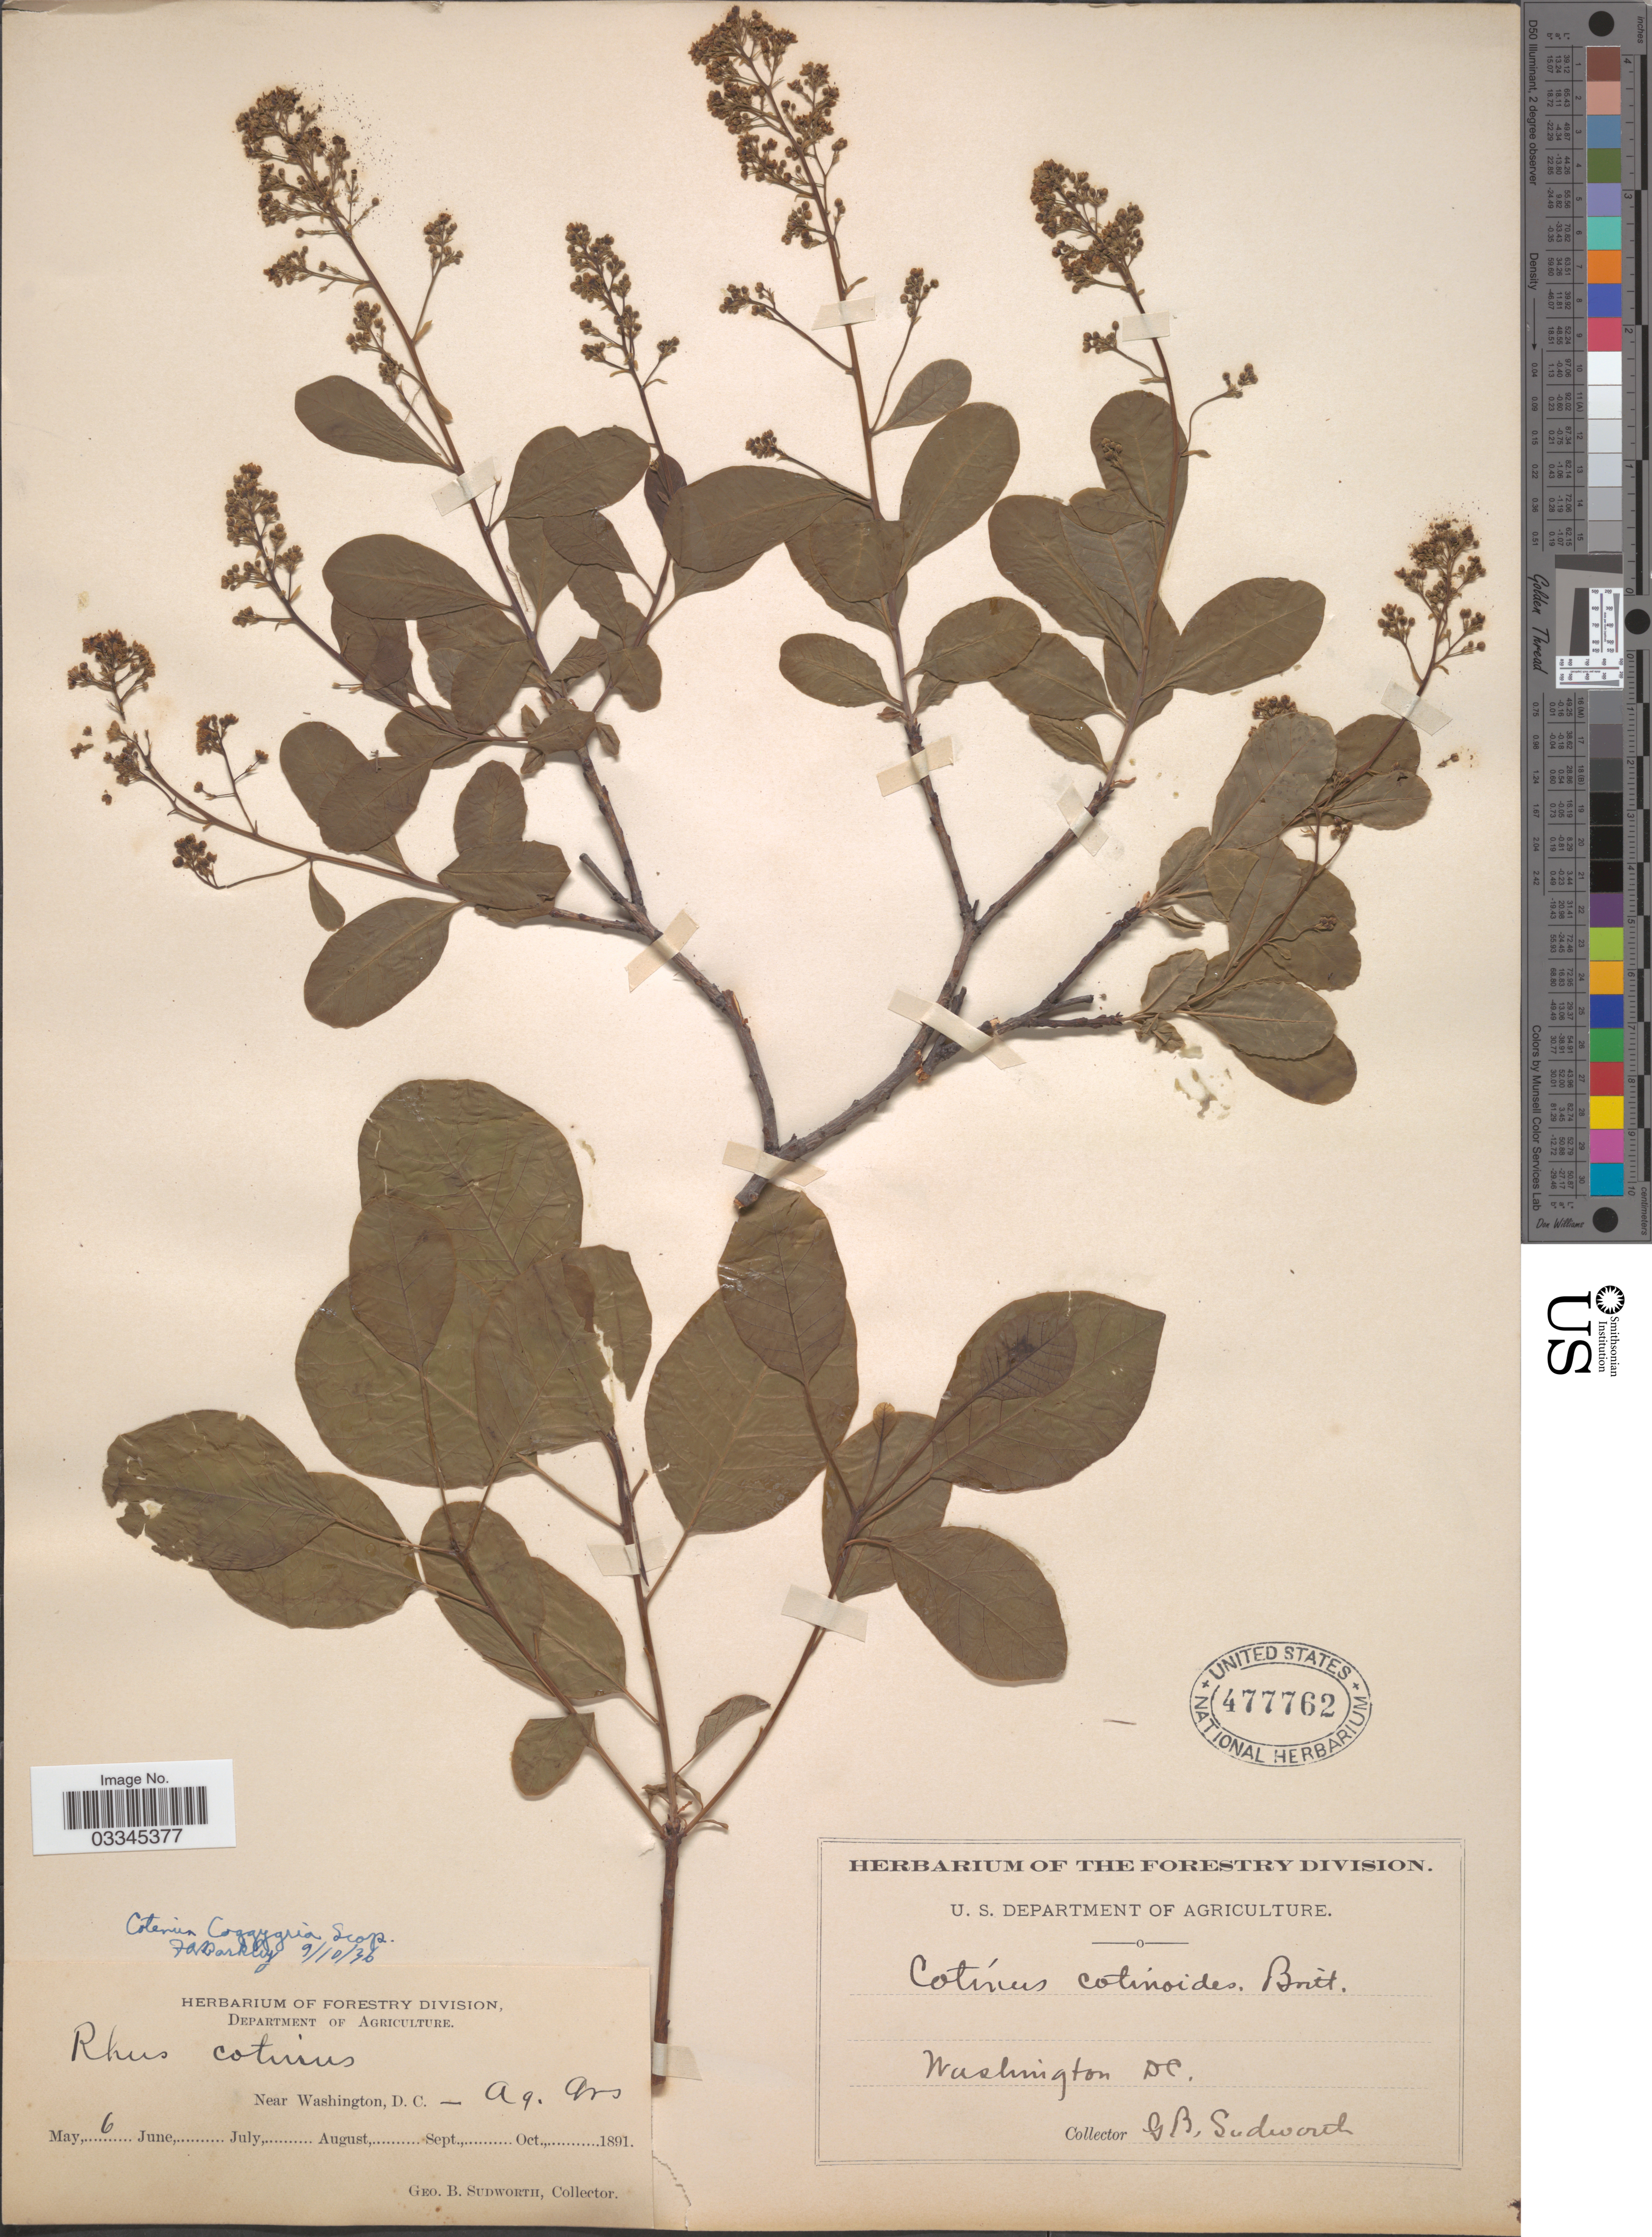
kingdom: Plantae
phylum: Tracheophyta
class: Magnoliopsida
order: Sapindales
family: Anacardiaceae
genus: Cotinus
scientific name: Cotinus coggygria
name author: Scop.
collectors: G. B. Sudworth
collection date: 1891-05-06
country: United States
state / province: District of Columbia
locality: Near Washington, D.C. - Ag. Grs.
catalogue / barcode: US 477762